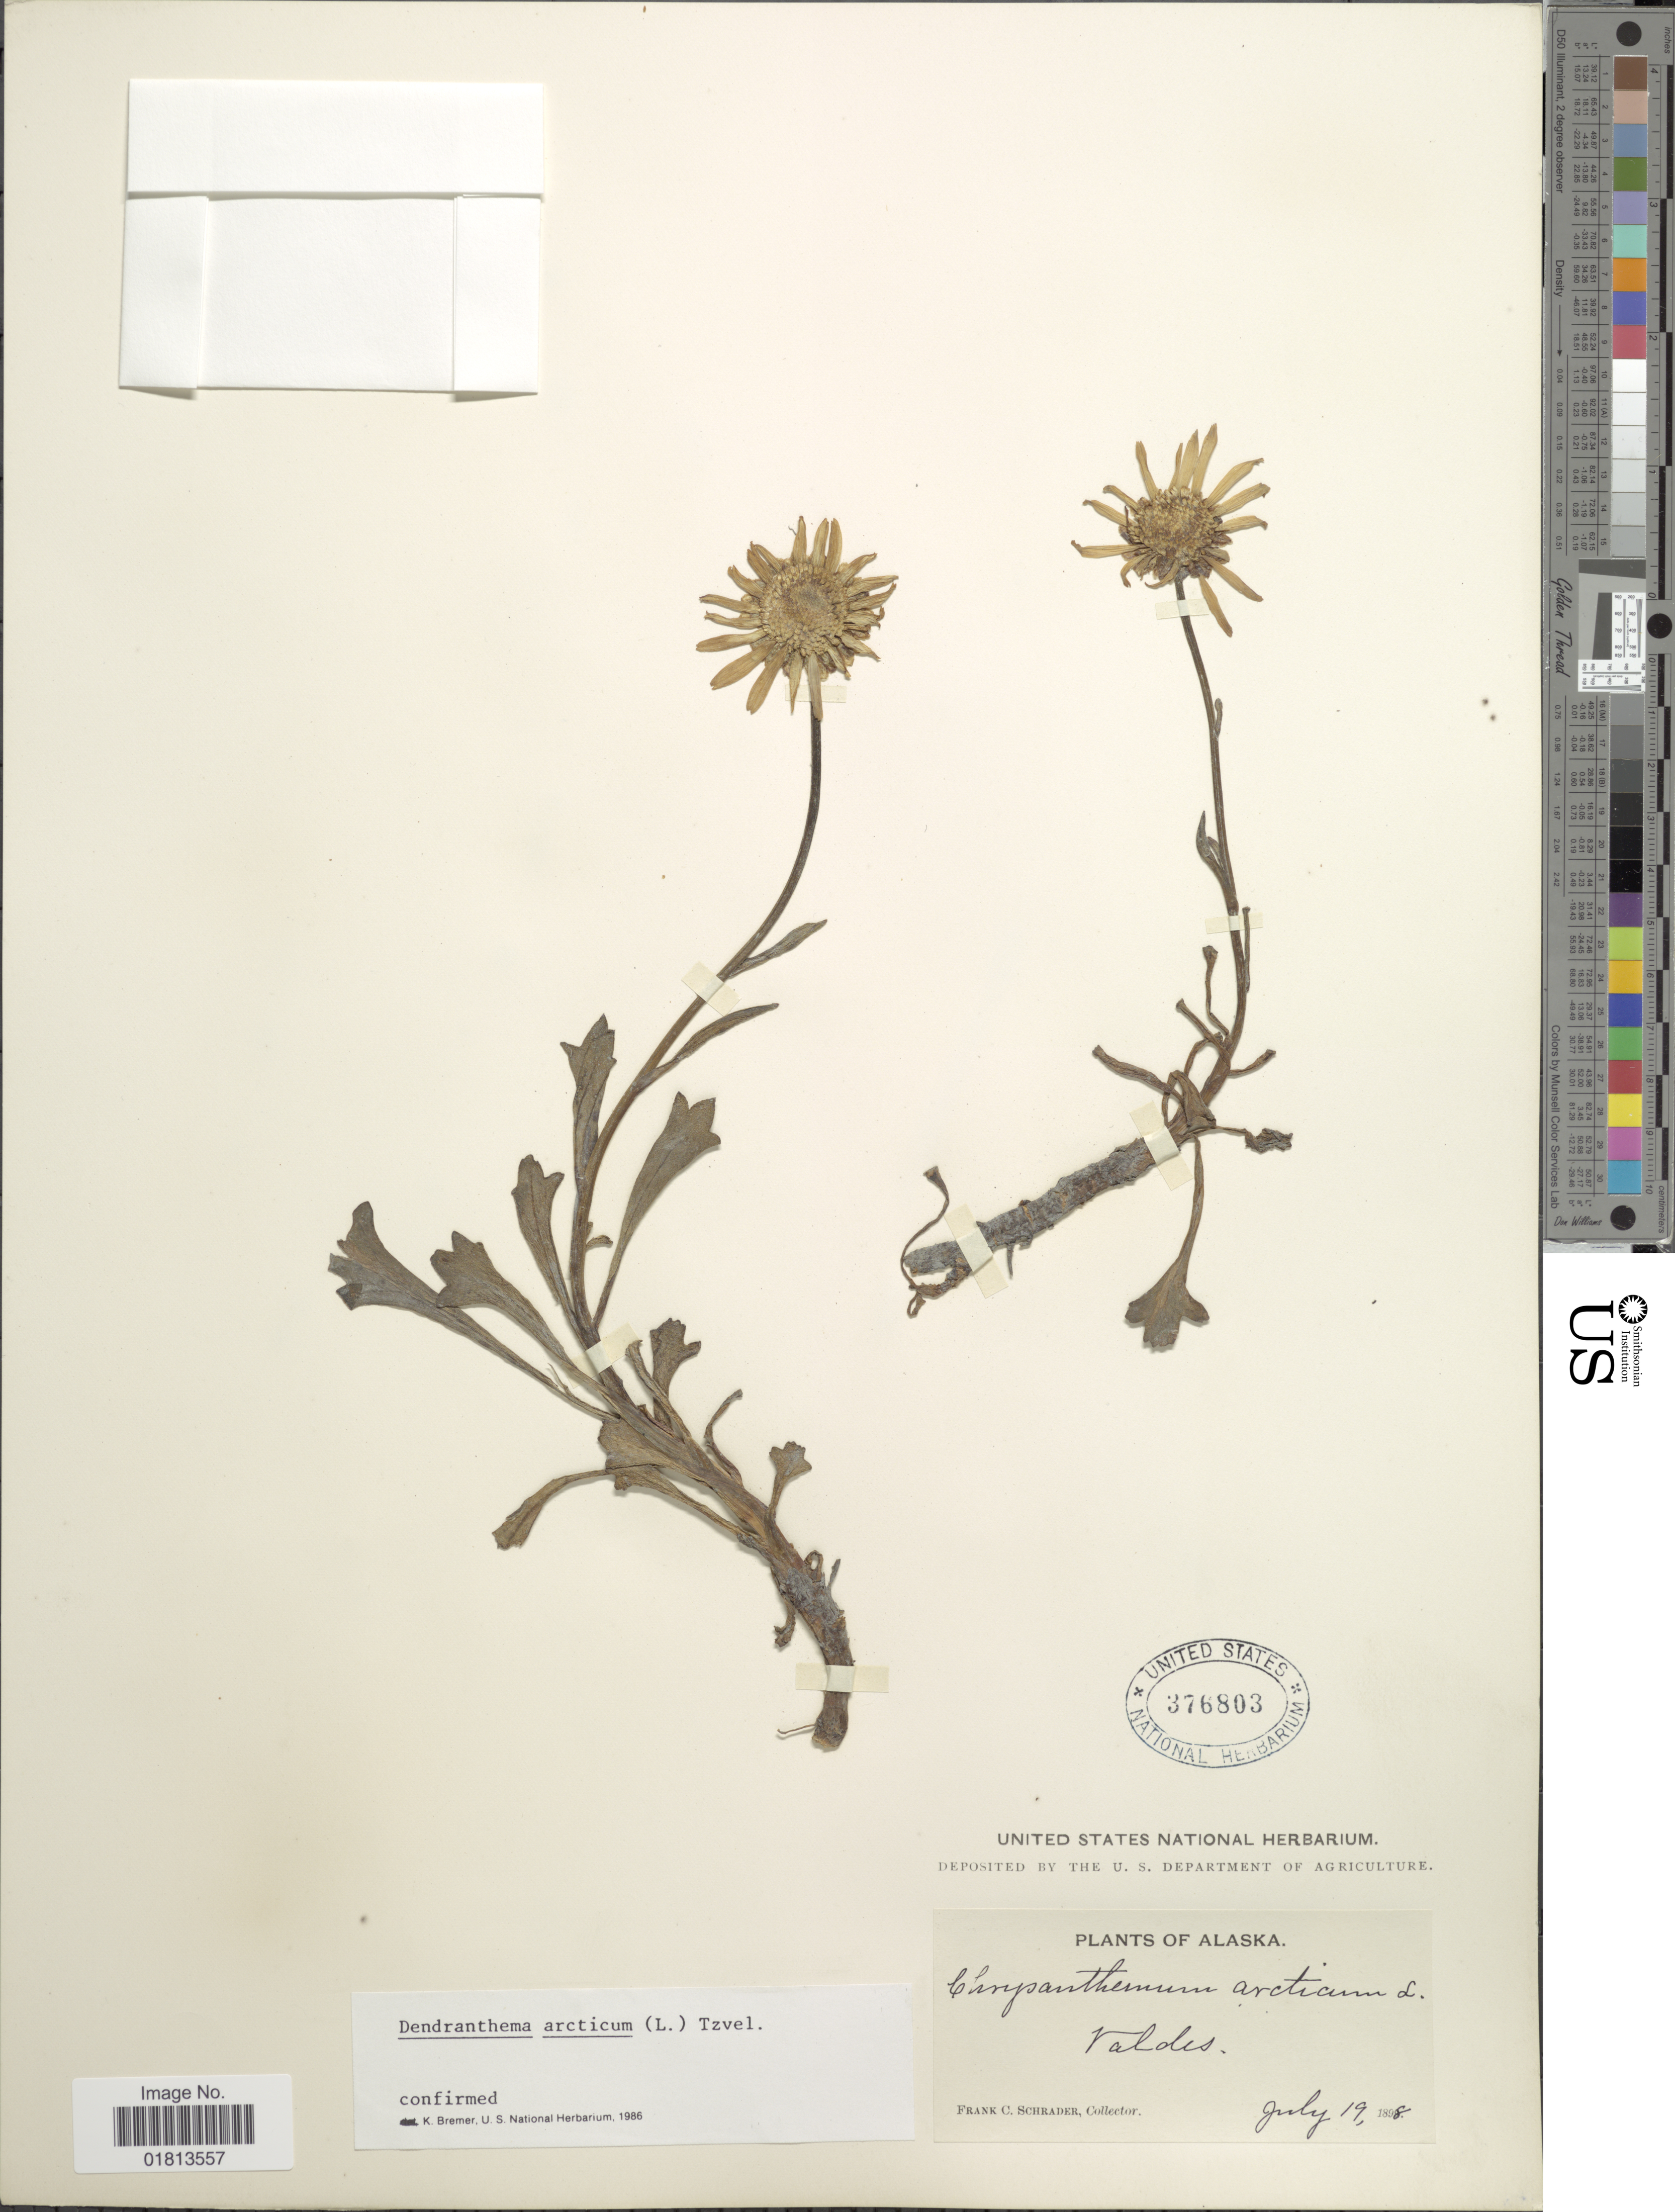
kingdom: Plantae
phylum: Tracheophyta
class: Magnoliopsida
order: Asterales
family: Asteraceae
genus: Dendranthema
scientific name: Dendranthema arcticum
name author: (L.) Tzvelev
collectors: F. C. Schrader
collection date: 1898-07-19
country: United States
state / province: Alaska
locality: Valdes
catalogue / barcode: US 376803